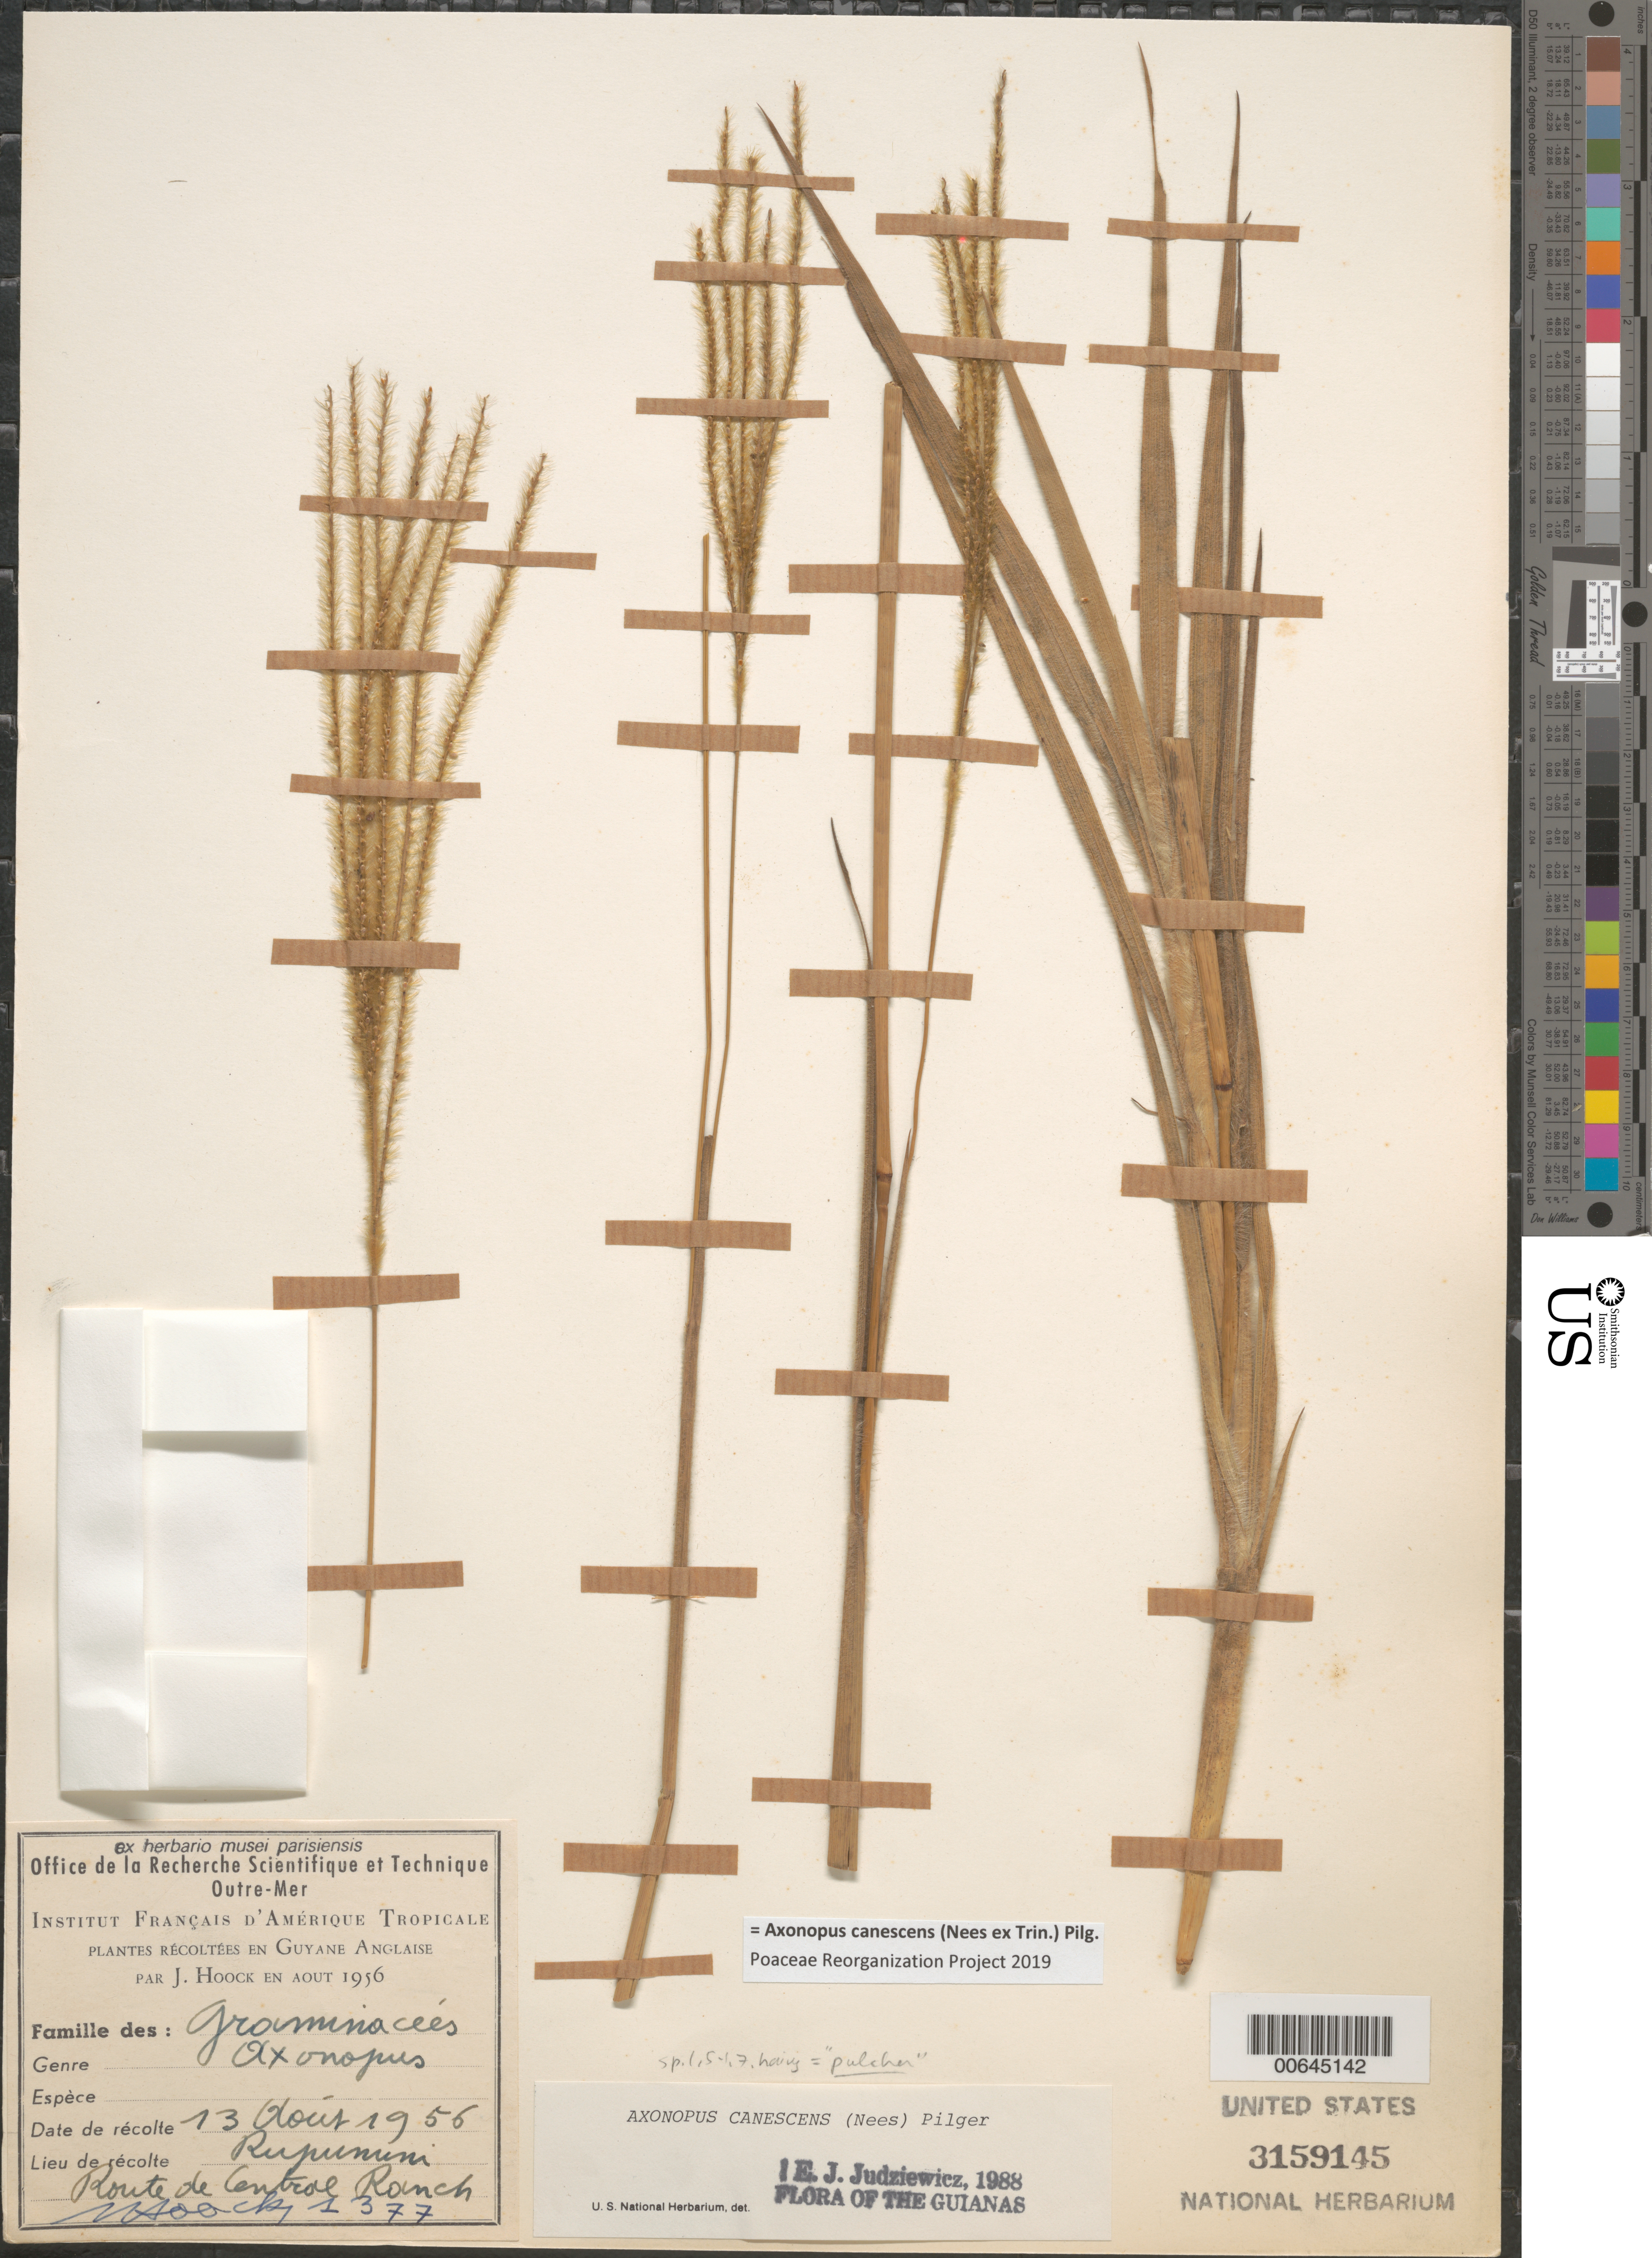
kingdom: Plantae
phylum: Tracheophyta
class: Liliopsida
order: Poales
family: Poaceae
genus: Axonopus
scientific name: Axonopus canescens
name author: (Nees ex Trin.) Pilg.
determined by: Judziewicz, E. J.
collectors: J. Hoock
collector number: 1377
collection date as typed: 13-Aug-56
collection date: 1956-08-13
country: Guyana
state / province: U. Takutu-U. Essequibo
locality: Rupununi, Route de Central Ranch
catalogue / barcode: US 3159145